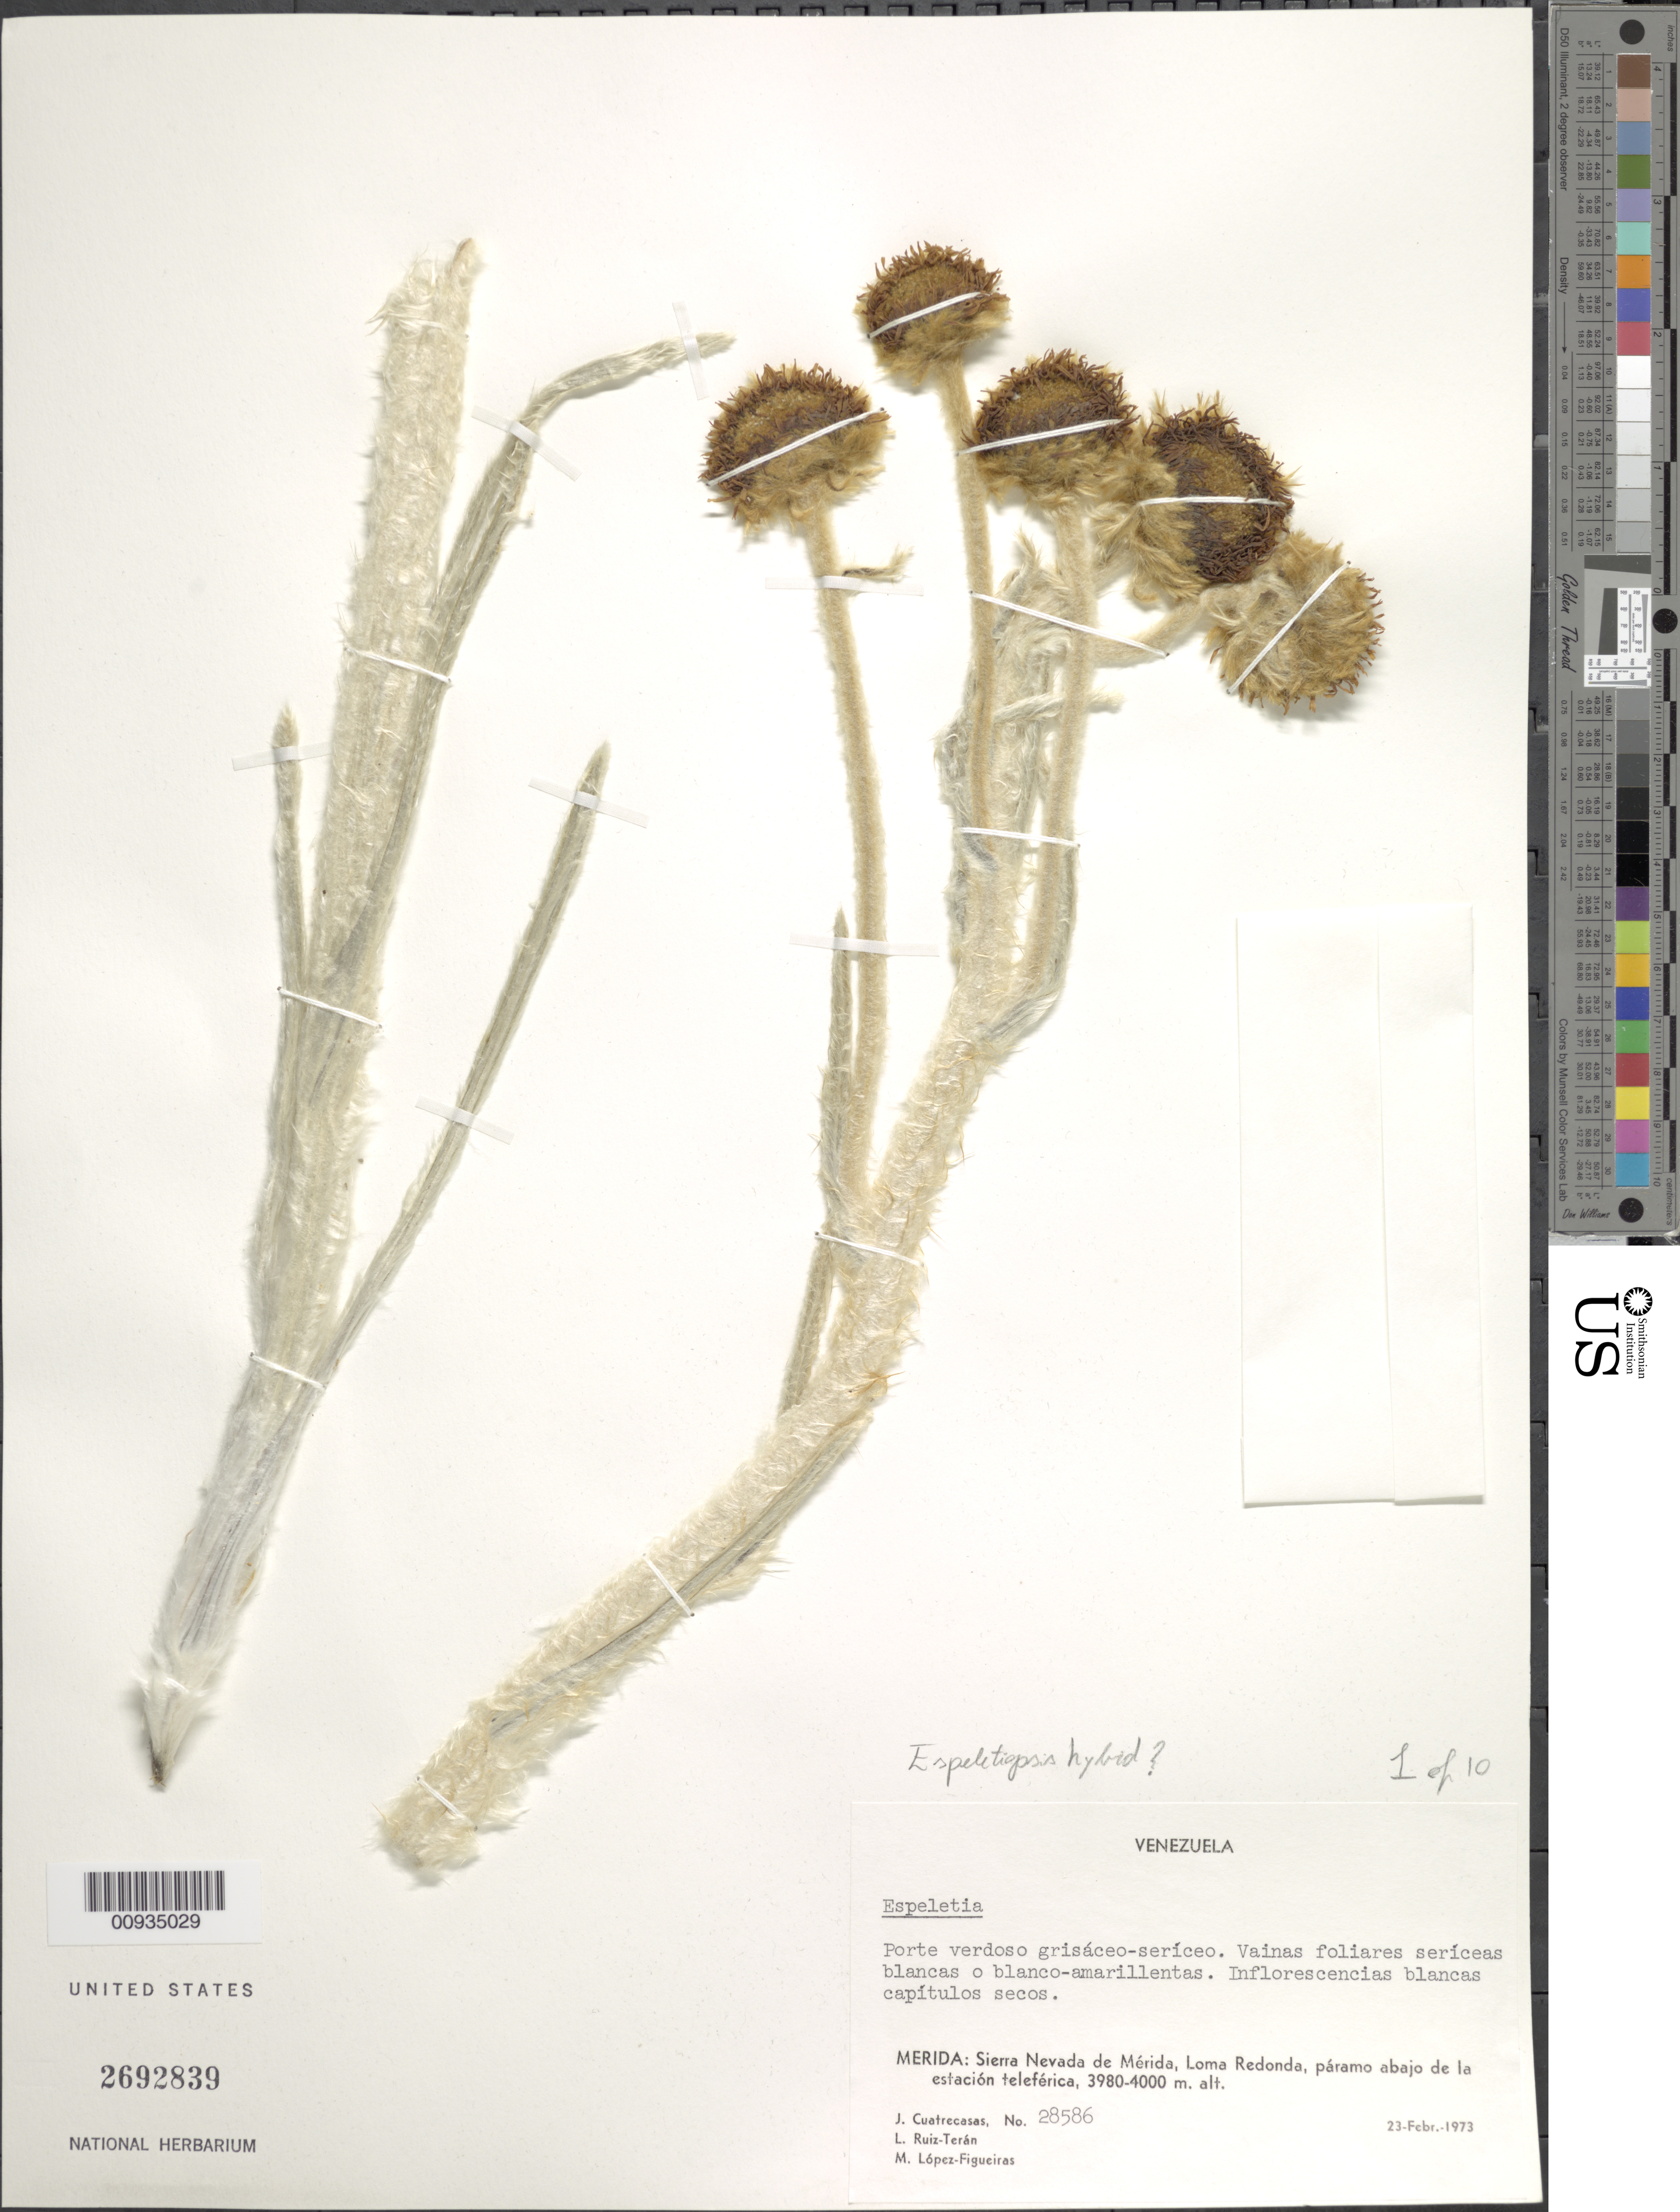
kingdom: Plantae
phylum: Tracheophyta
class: Magnoliopsida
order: Asterales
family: Asteraceae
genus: Espeletiopsis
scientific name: Espeletiopsis sp.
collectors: J. Cuatrecasas, L. E. Ruíz-Terán & M. López Figueiras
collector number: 28586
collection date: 1973-02-23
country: Venezuela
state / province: Mérida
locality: Sierra Nevada de Merida, Loma Redonda, paramo abajo de la estacion teleferica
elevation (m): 3980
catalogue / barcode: US 2692839